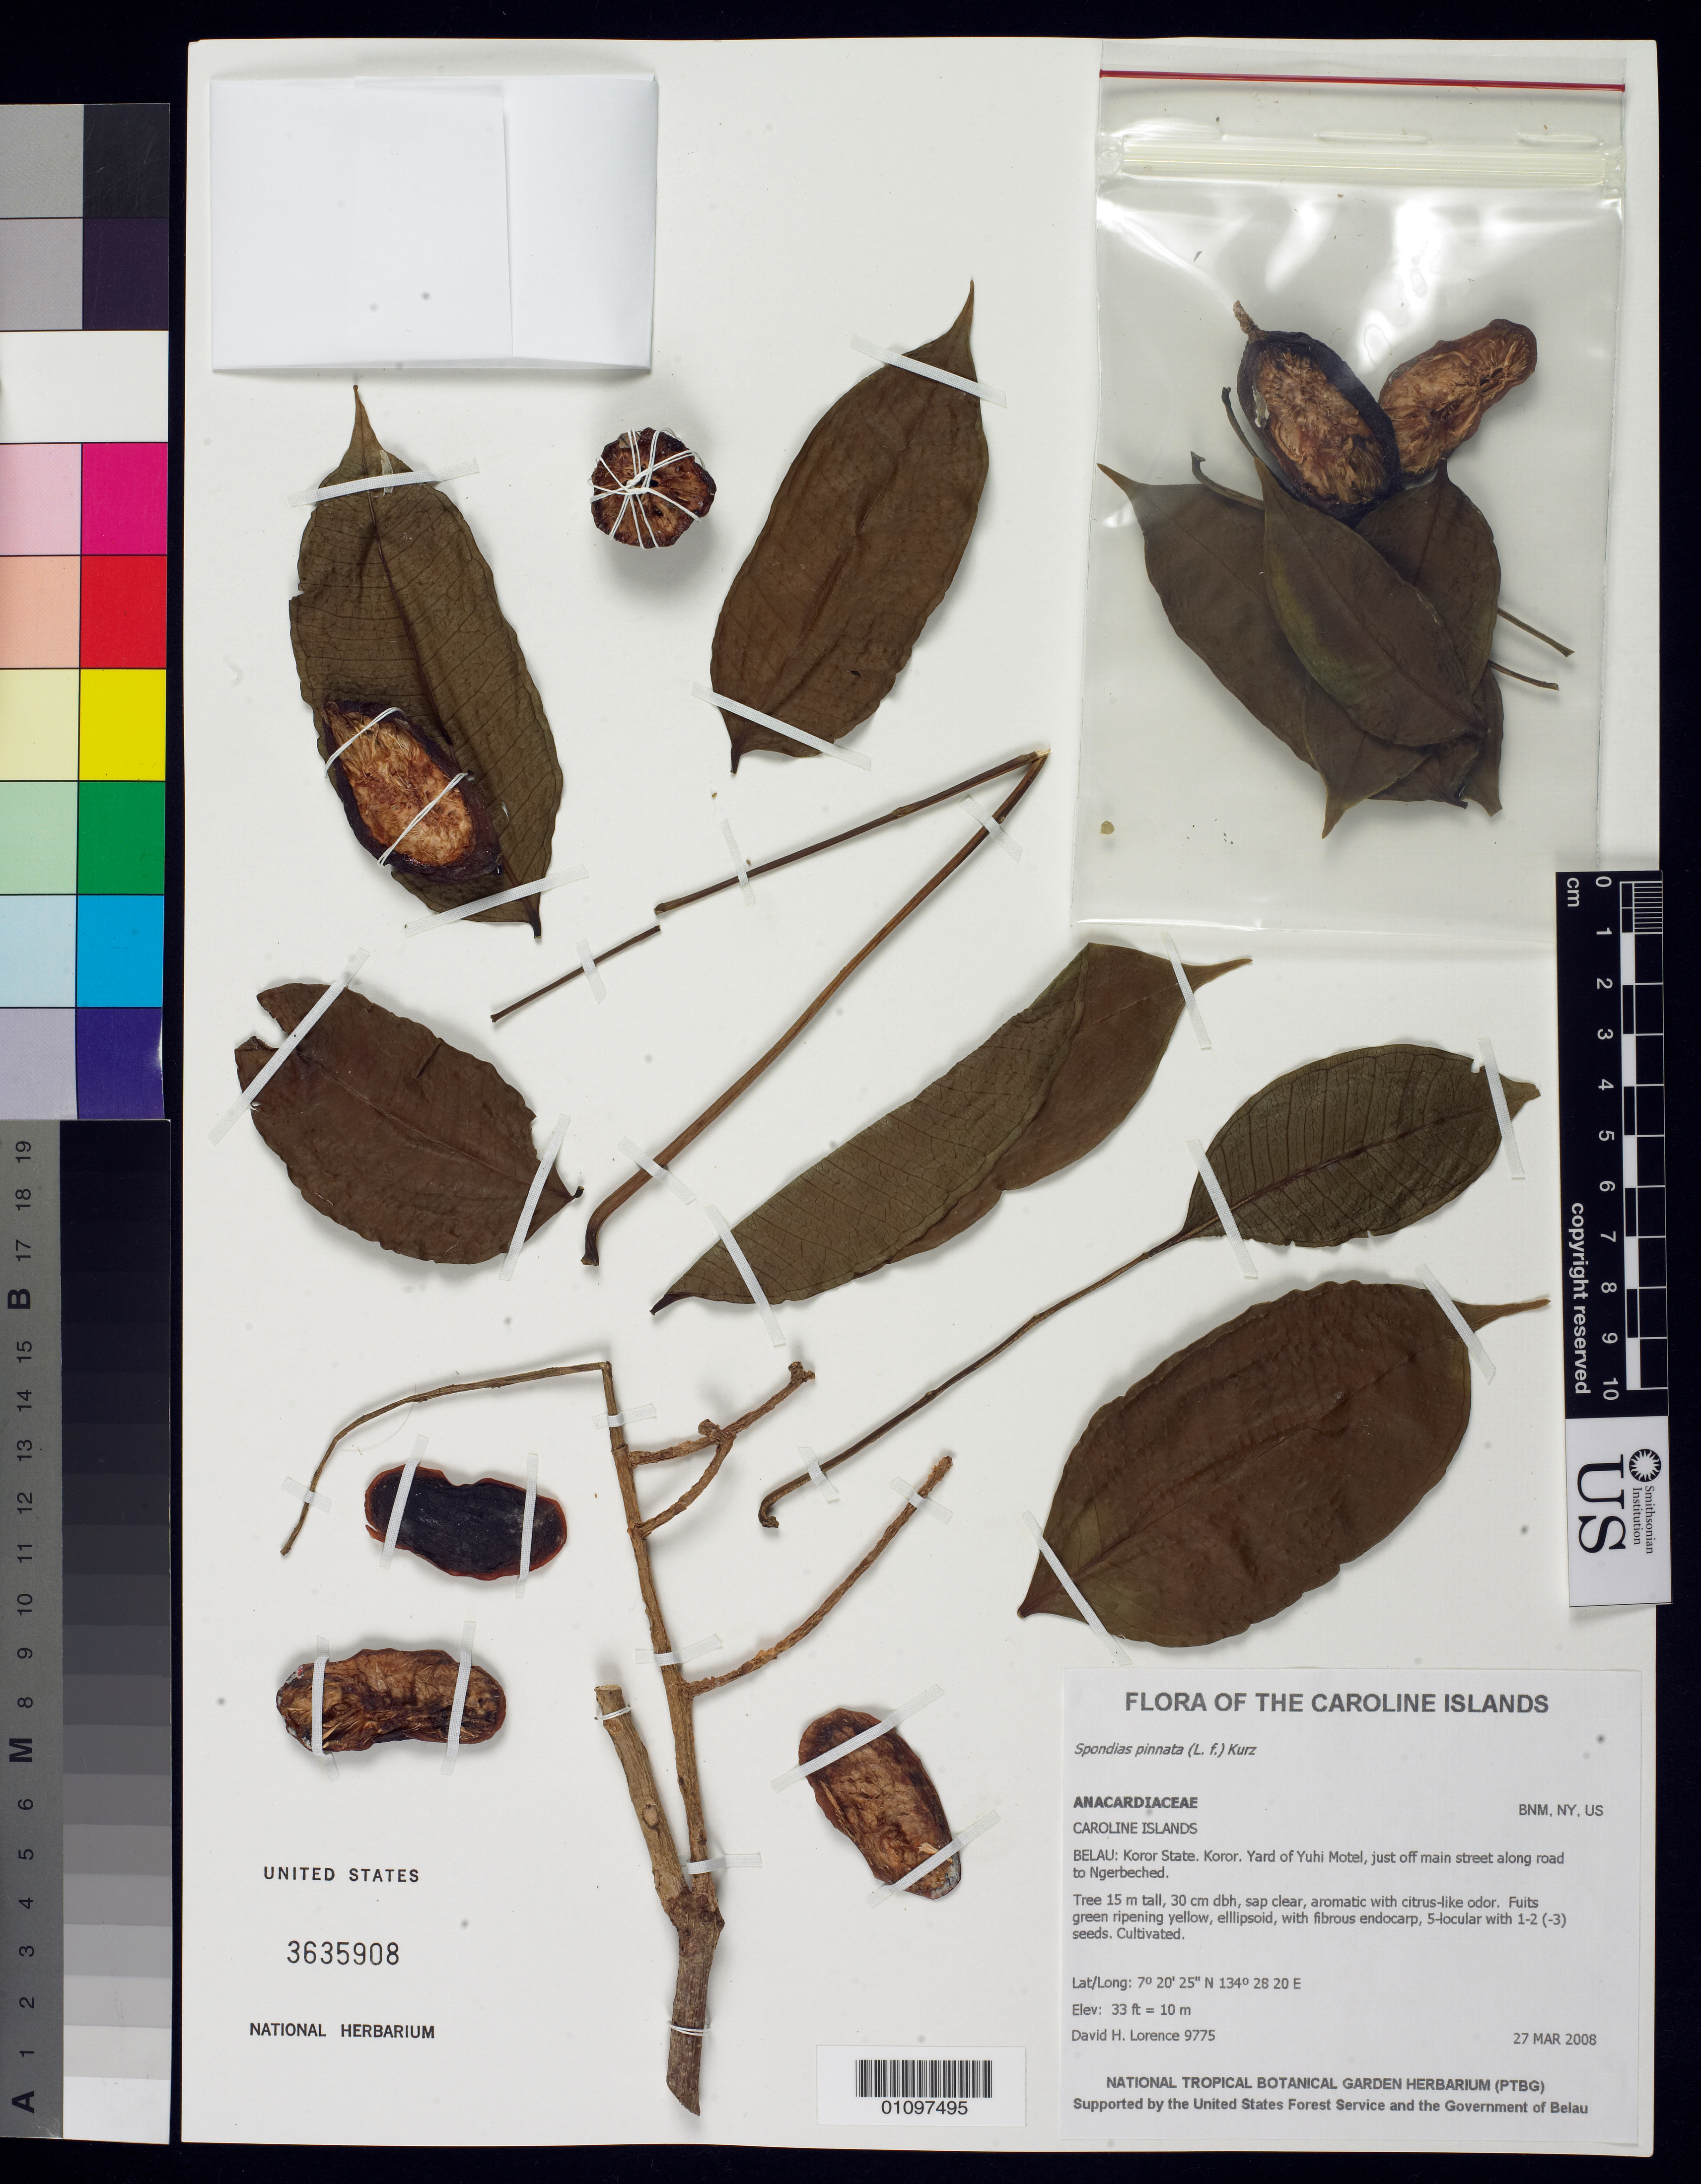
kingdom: Plantae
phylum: Tracheophyta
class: Magnoliopsida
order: Sapindales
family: Anacardiaceae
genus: Spondias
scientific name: Spondias pinnata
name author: (L. f.) Kurz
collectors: D. Lorence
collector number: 9775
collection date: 2008-03-27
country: Palau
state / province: Koror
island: Koror I.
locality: Koror. Yard of Yuhi Motel, just off main street along road to Ngerbeched.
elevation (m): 10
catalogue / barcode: US 3635908